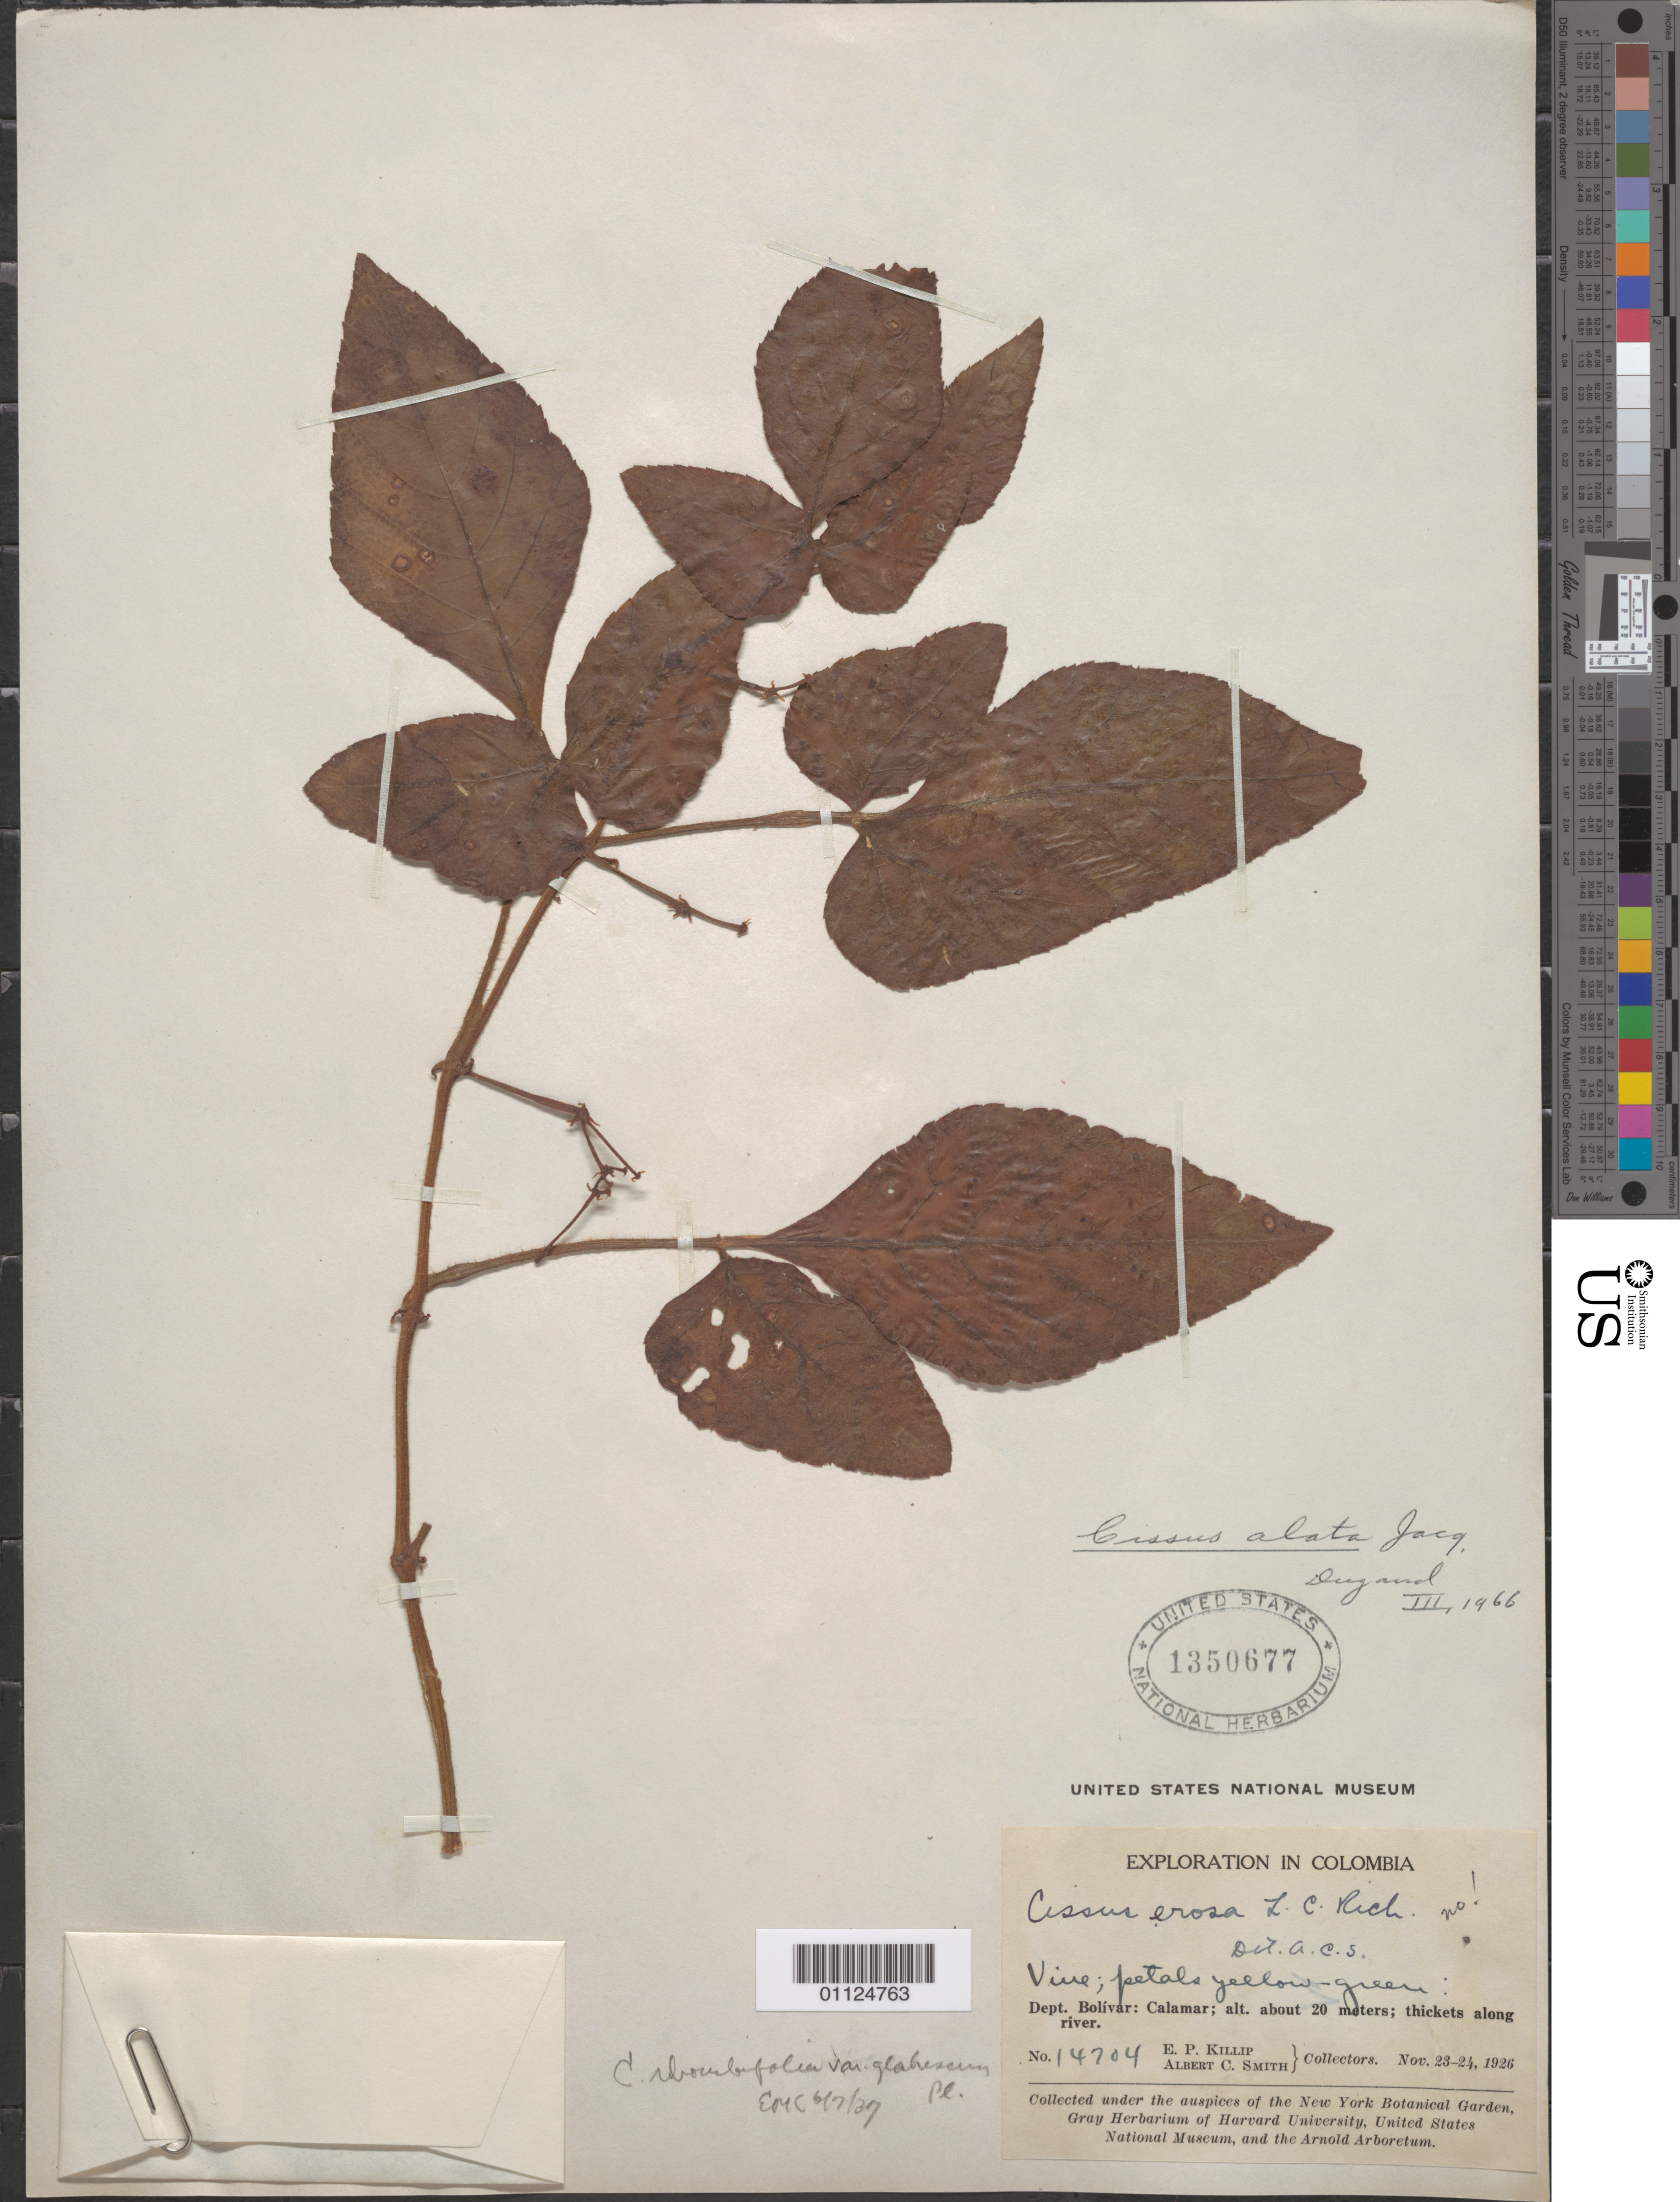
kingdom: Plantae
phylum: Tracheophyta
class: Magnoliopsida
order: Vitales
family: Vitaceae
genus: Cissus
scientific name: Cissus alata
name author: Jacq.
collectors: E. P. Killip & A. C. Smith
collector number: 14704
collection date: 1926-11-23/1926-11-24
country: Colombia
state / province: Bolívar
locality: Calamar.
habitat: Vine, thickets along river.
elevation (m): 20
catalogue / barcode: US 1350677